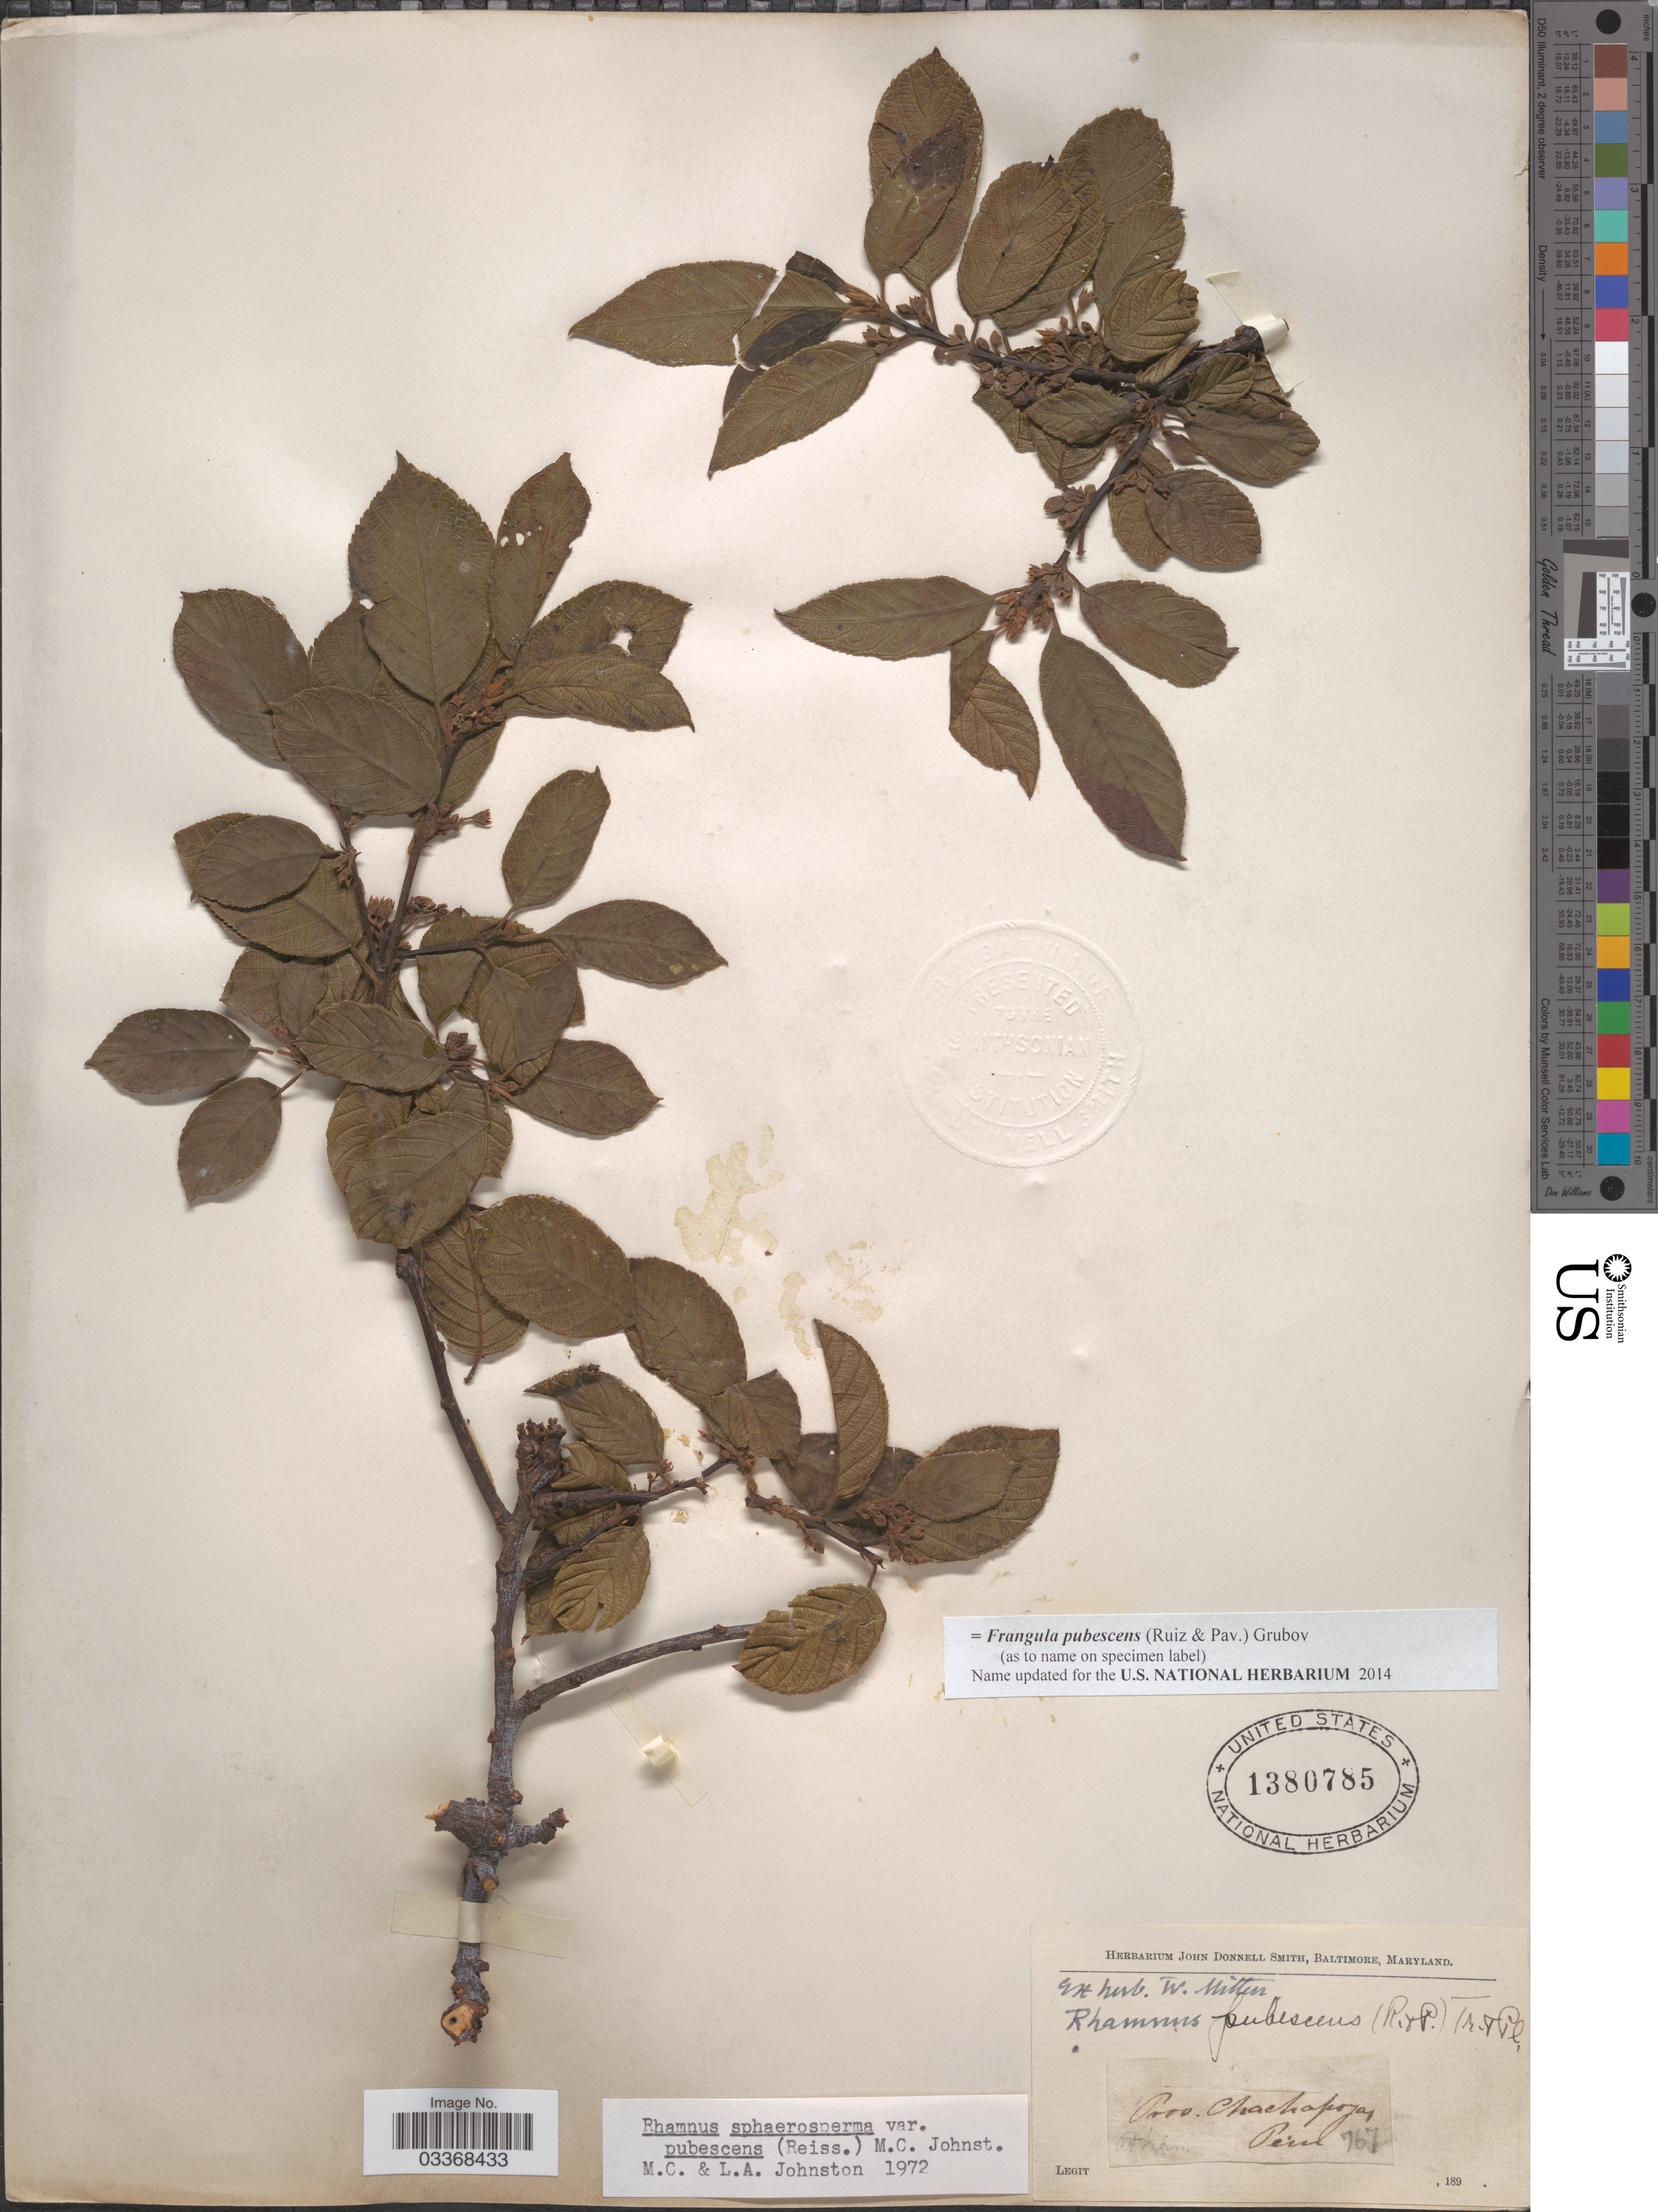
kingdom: Plantae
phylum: Tracheophyta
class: Magnoliopsida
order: Rosales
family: Rhamnaceae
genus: Frangula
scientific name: Frangula pubescens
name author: (Ruiz & Pav.) Grubov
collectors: Ex Herb. J. D. Smith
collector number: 767?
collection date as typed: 189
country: Peru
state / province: Amazonas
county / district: Chachapoyas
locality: Prov. Chachapoyas,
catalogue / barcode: US 1380785